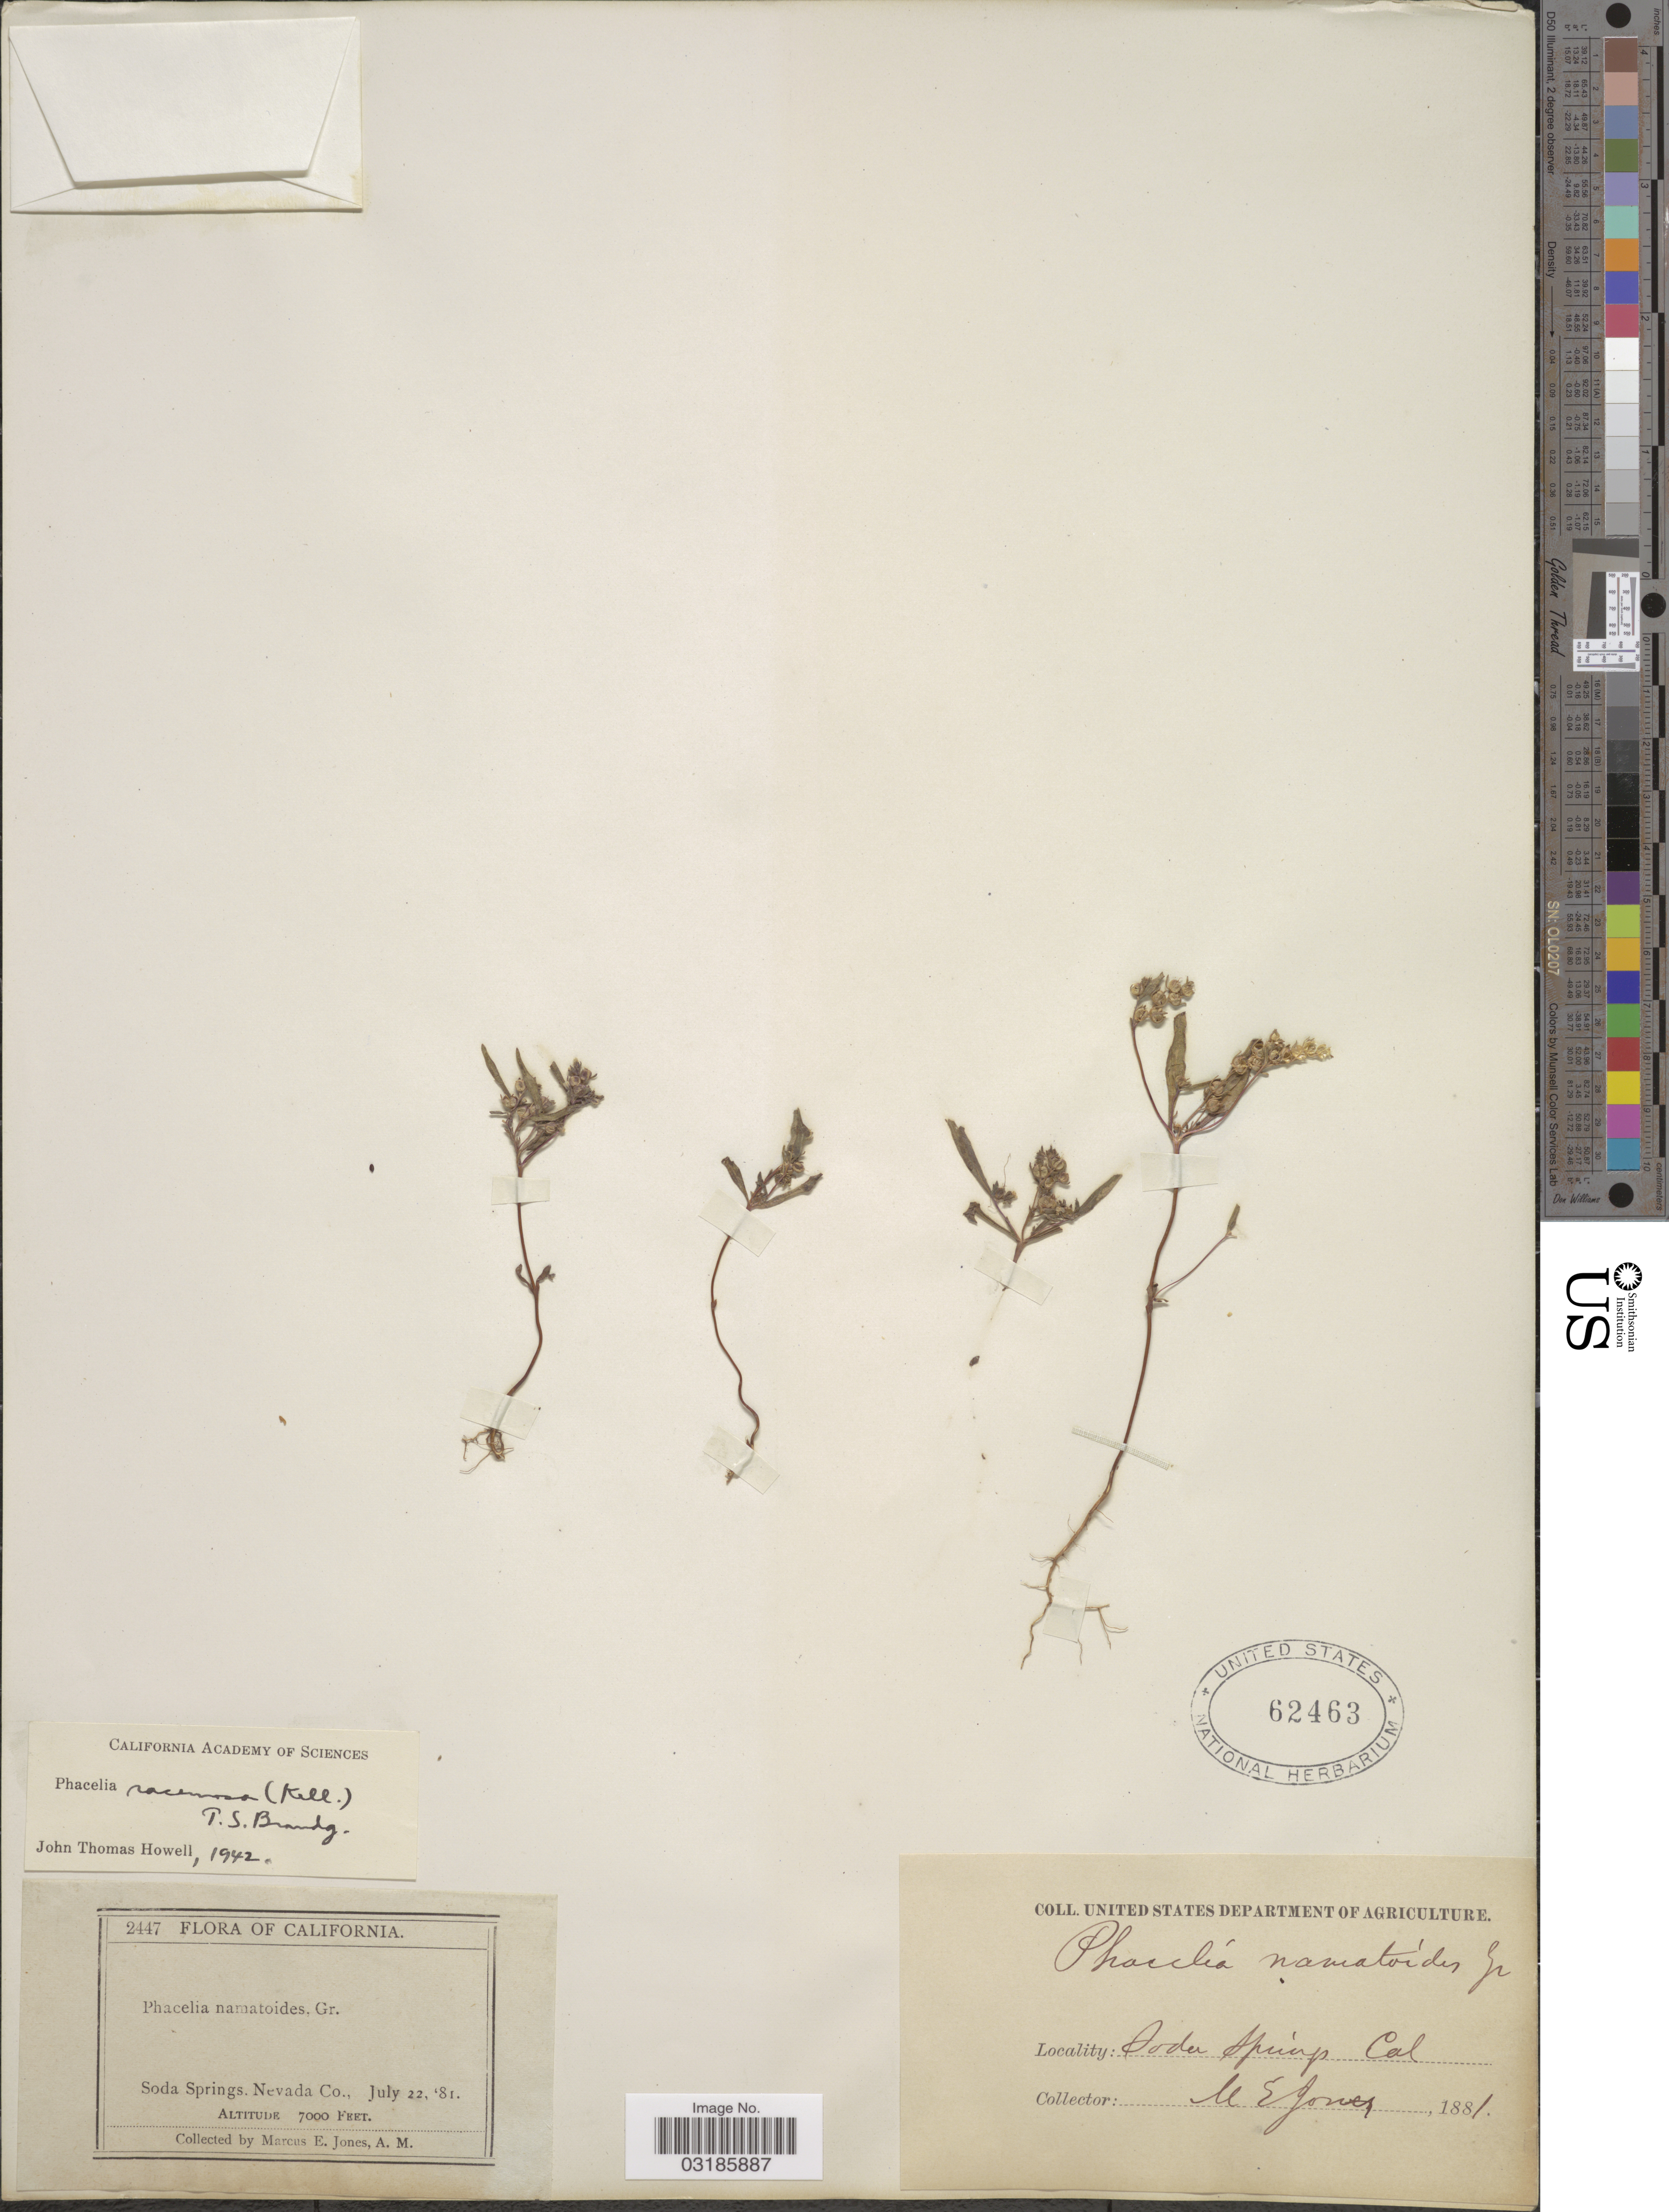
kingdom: Plantae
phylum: Tracheophyta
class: Magnoliopsida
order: Boraginales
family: Hydrophyllaceae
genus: Phacelia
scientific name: Phacelia racemosa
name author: (Kellogg) A. Heller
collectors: M. E. Jones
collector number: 2447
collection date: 1881-07-22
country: United States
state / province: California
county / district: Nevada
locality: Soda Springs. Nevada Co.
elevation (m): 2134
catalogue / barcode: US 62463